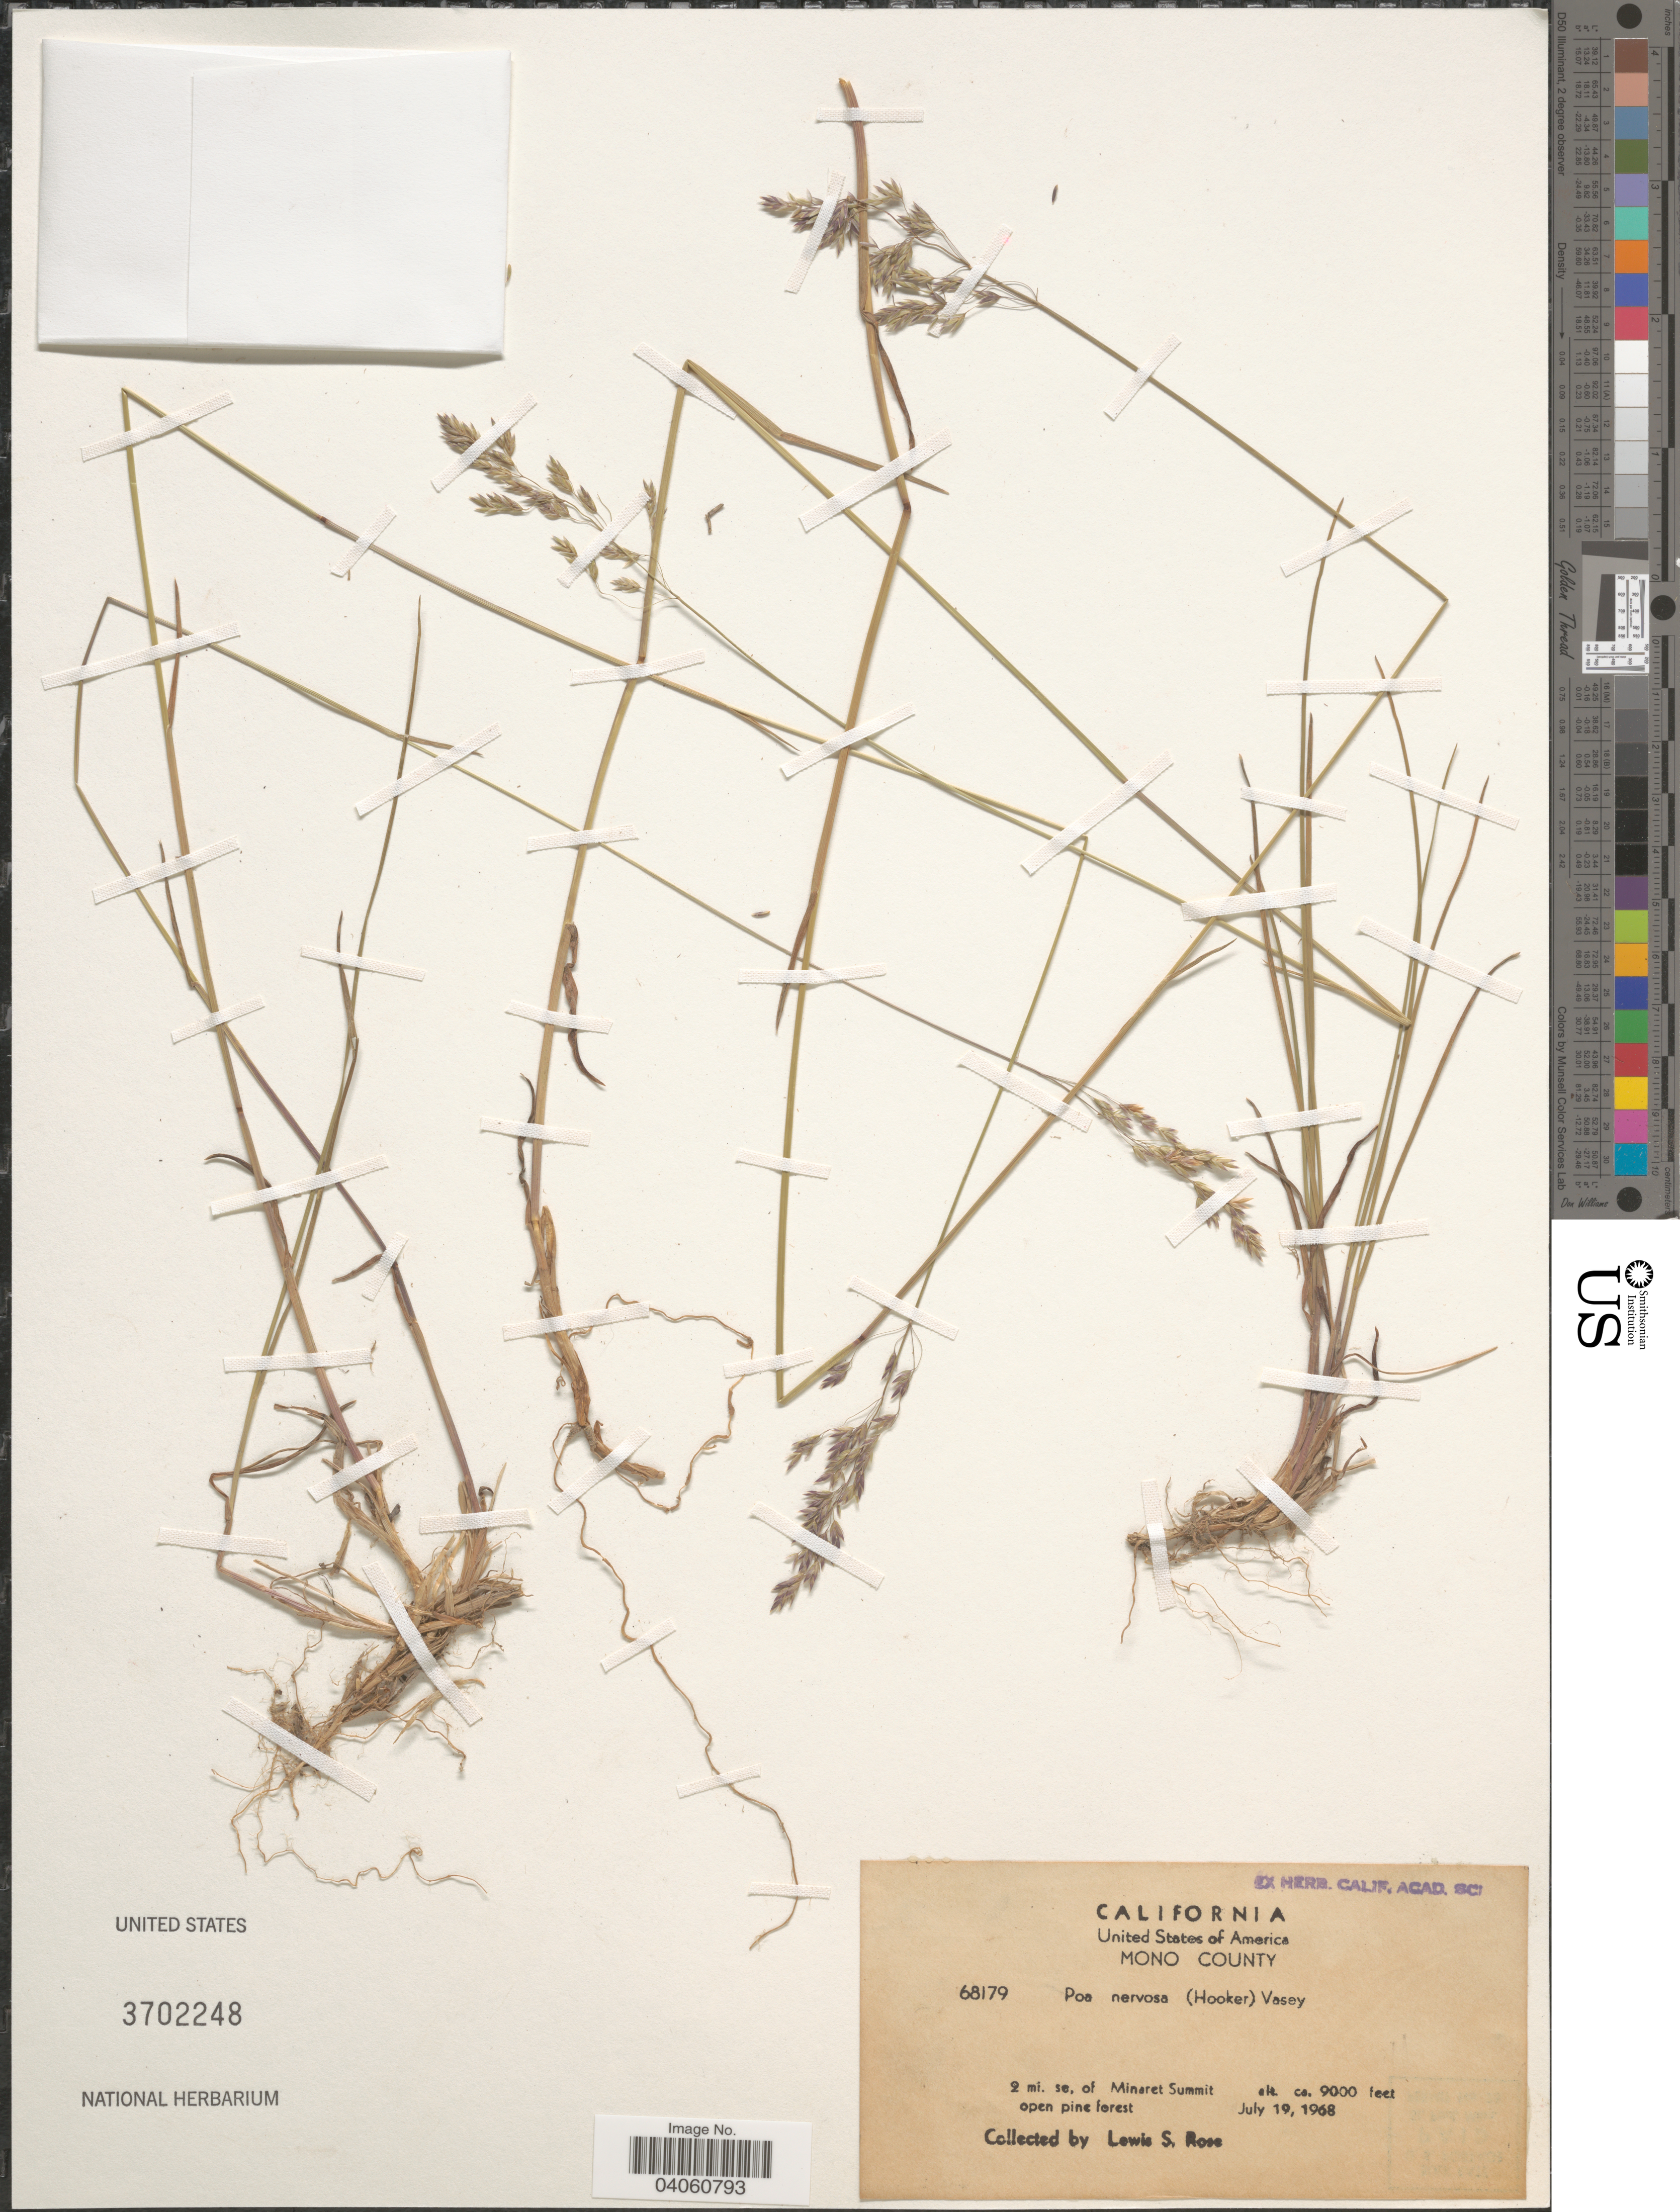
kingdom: Plantae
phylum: Tracheophyta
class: Liliopsida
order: Poales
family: Poaceae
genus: Poa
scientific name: Poa nervosa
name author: (Hook.) Vasey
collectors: L. S. Rose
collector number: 68179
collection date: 1968-07-19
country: United States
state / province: California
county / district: Mono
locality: Mono County. 2 mi. se. of Minaret Summit.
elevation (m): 2743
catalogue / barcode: US 3702248